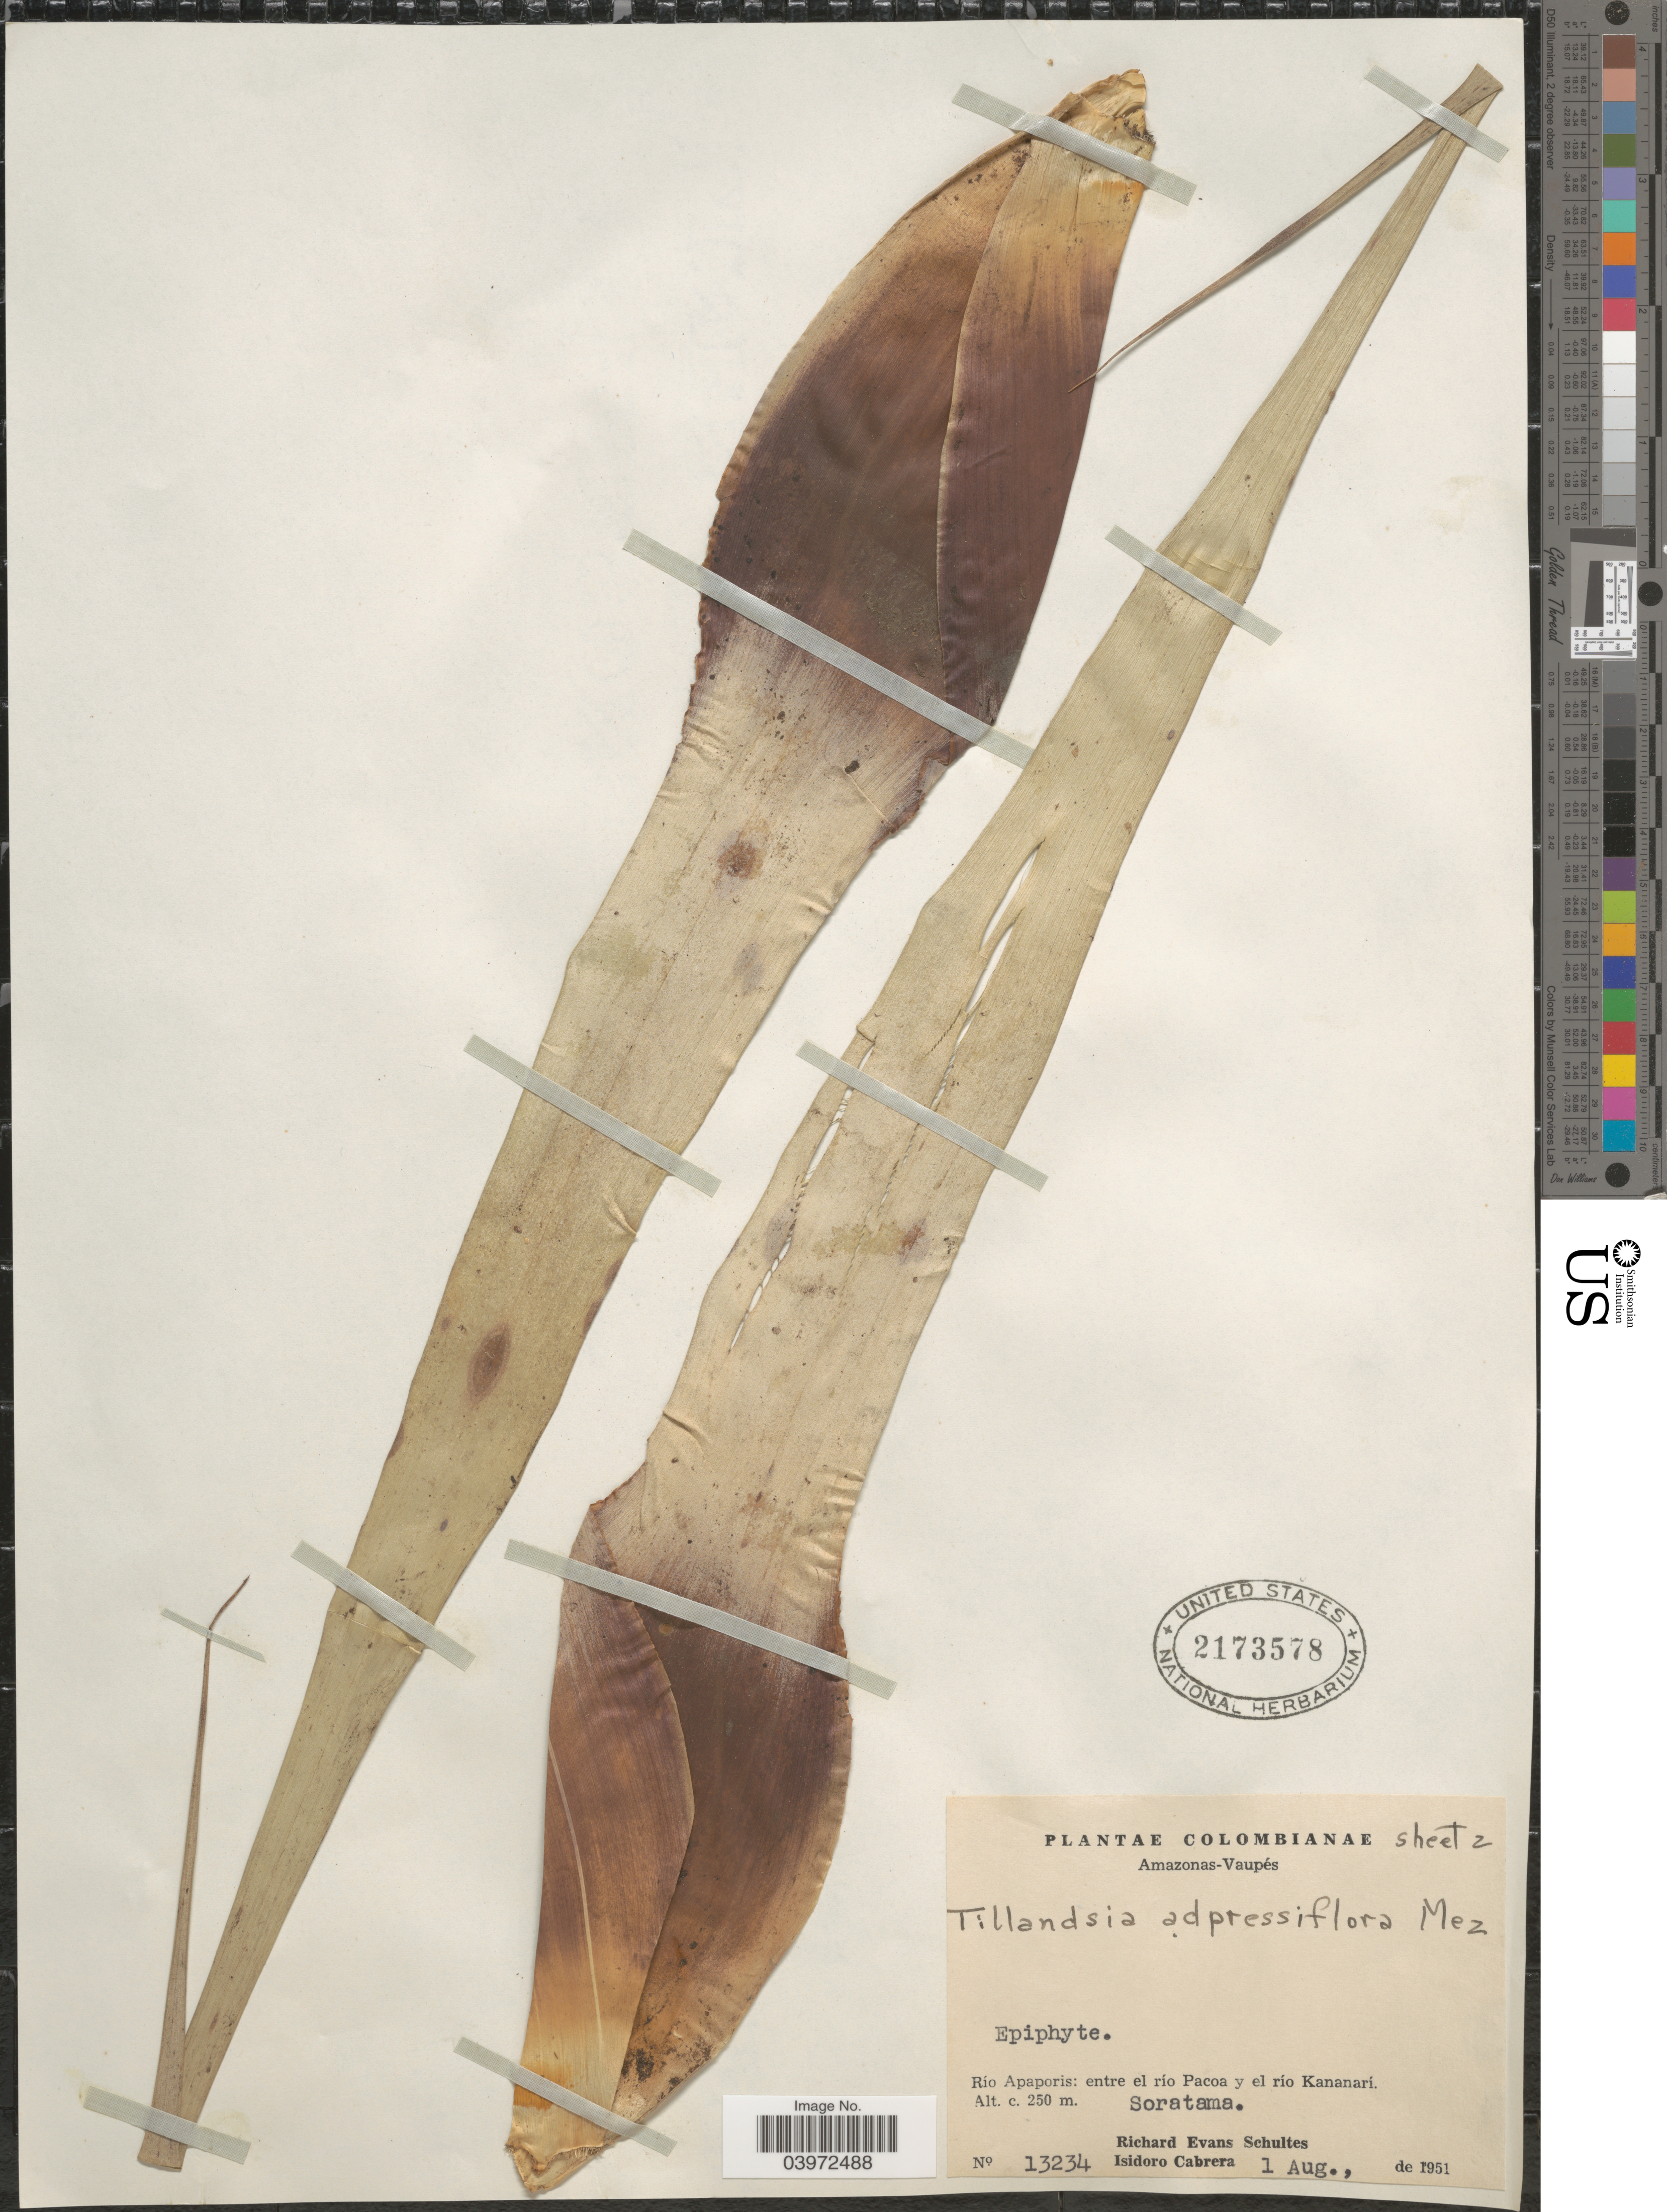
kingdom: Plantae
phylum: Tracheophyta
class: Liliopsida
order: Poales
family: Bromeliaceae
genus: Tillandsia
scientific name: Tillandsia adpressiflora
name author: Mez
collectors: R. E. Schultes & I. Cabrera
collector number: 13234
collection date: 1951-08-01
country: Colombia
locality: Amazonas-Vaupés. Río Apaporis: entre el río pacoa y el río Kananarí. Soratama.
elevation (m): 250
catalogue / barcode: US 2173578